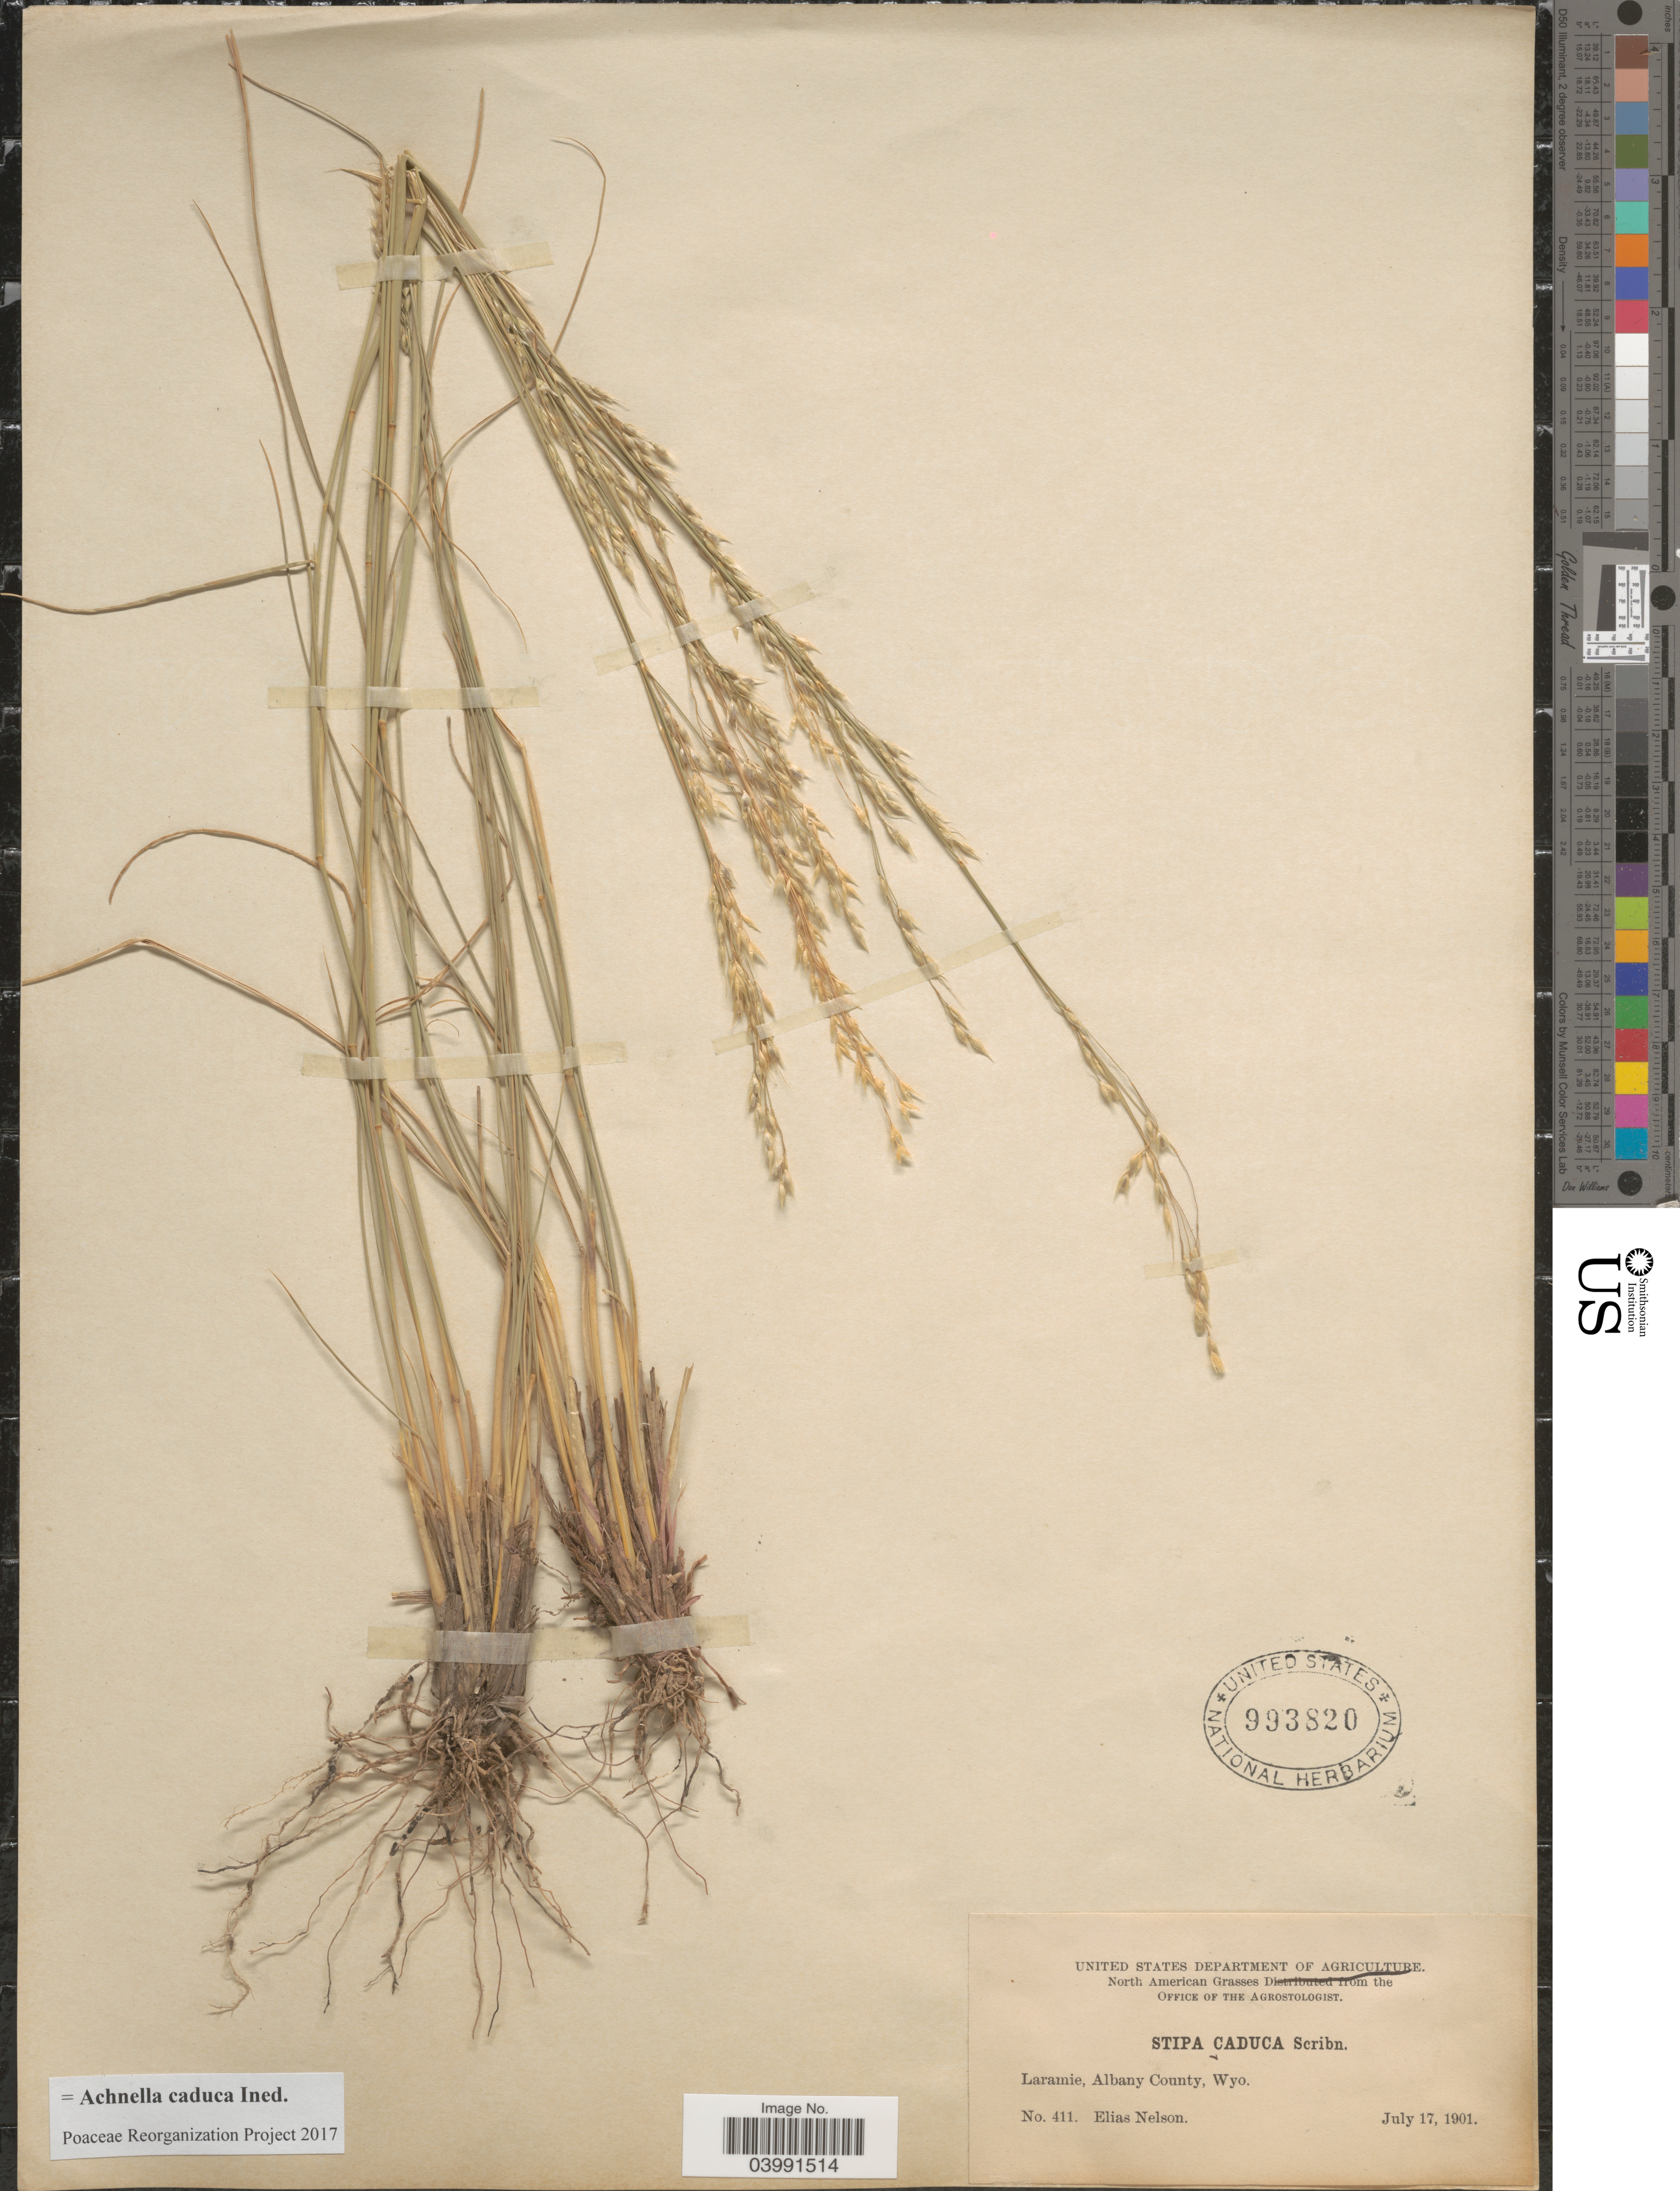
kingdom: Plantae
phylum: Tracheophyta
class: Liliopsida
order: Poales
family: Poaceae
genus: Achnella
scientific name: x Achnella caduca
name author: (W.J. Beal) Barkworth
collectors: E. Nelson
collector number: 411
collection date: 1901-07-17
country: United States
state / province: Wyoming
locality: Laramie, Albany County.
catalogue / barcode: US 993820